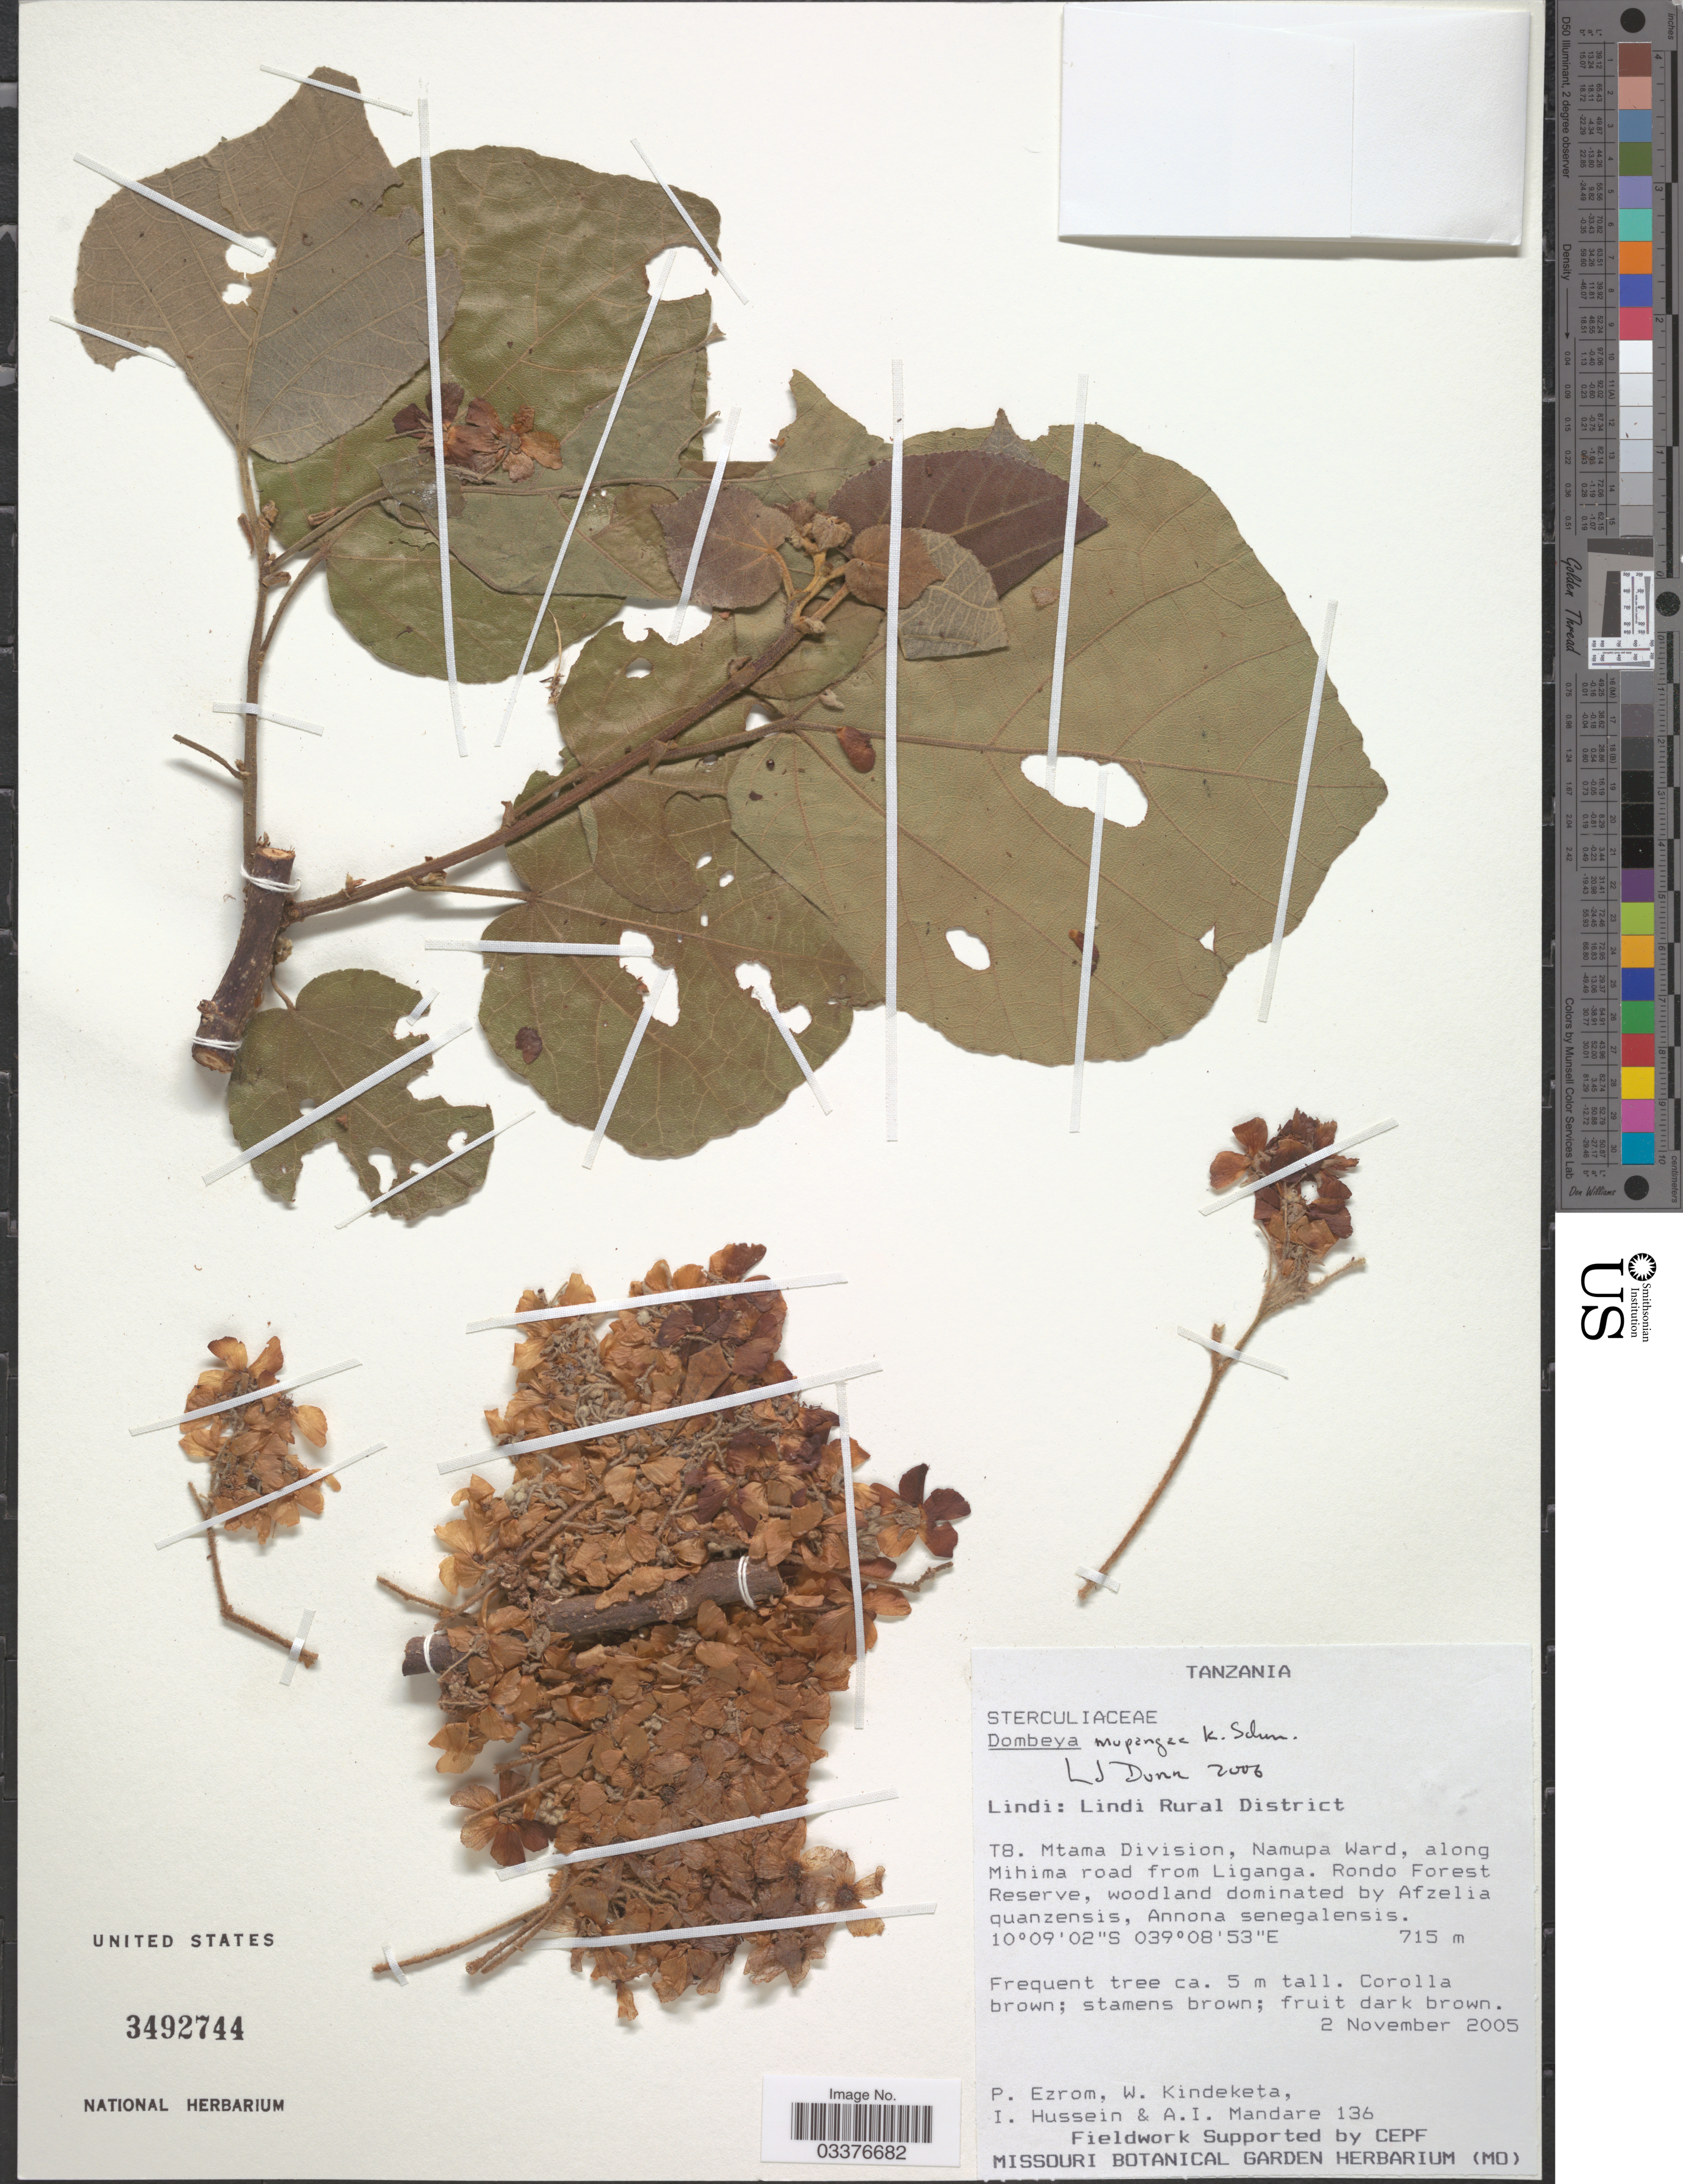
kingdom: Plantae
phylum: Tracheophyta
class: Magnoliopsida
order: Malvales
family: Malvaceae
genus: Dombeya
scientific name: Dombeya mupangae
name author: K. Schum.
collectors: P. Ezrom, W. Kindeketa, I. Hussein & A. Mandare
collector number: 136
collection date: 2005-11-02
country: Tanzania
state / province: Lindi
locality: Lindi Rural District. T8. Mtama Division, Namupa Ward, along Mihima road from Liganga. Rondo Forest Reserve.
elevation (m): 715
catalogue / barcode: US 3492744